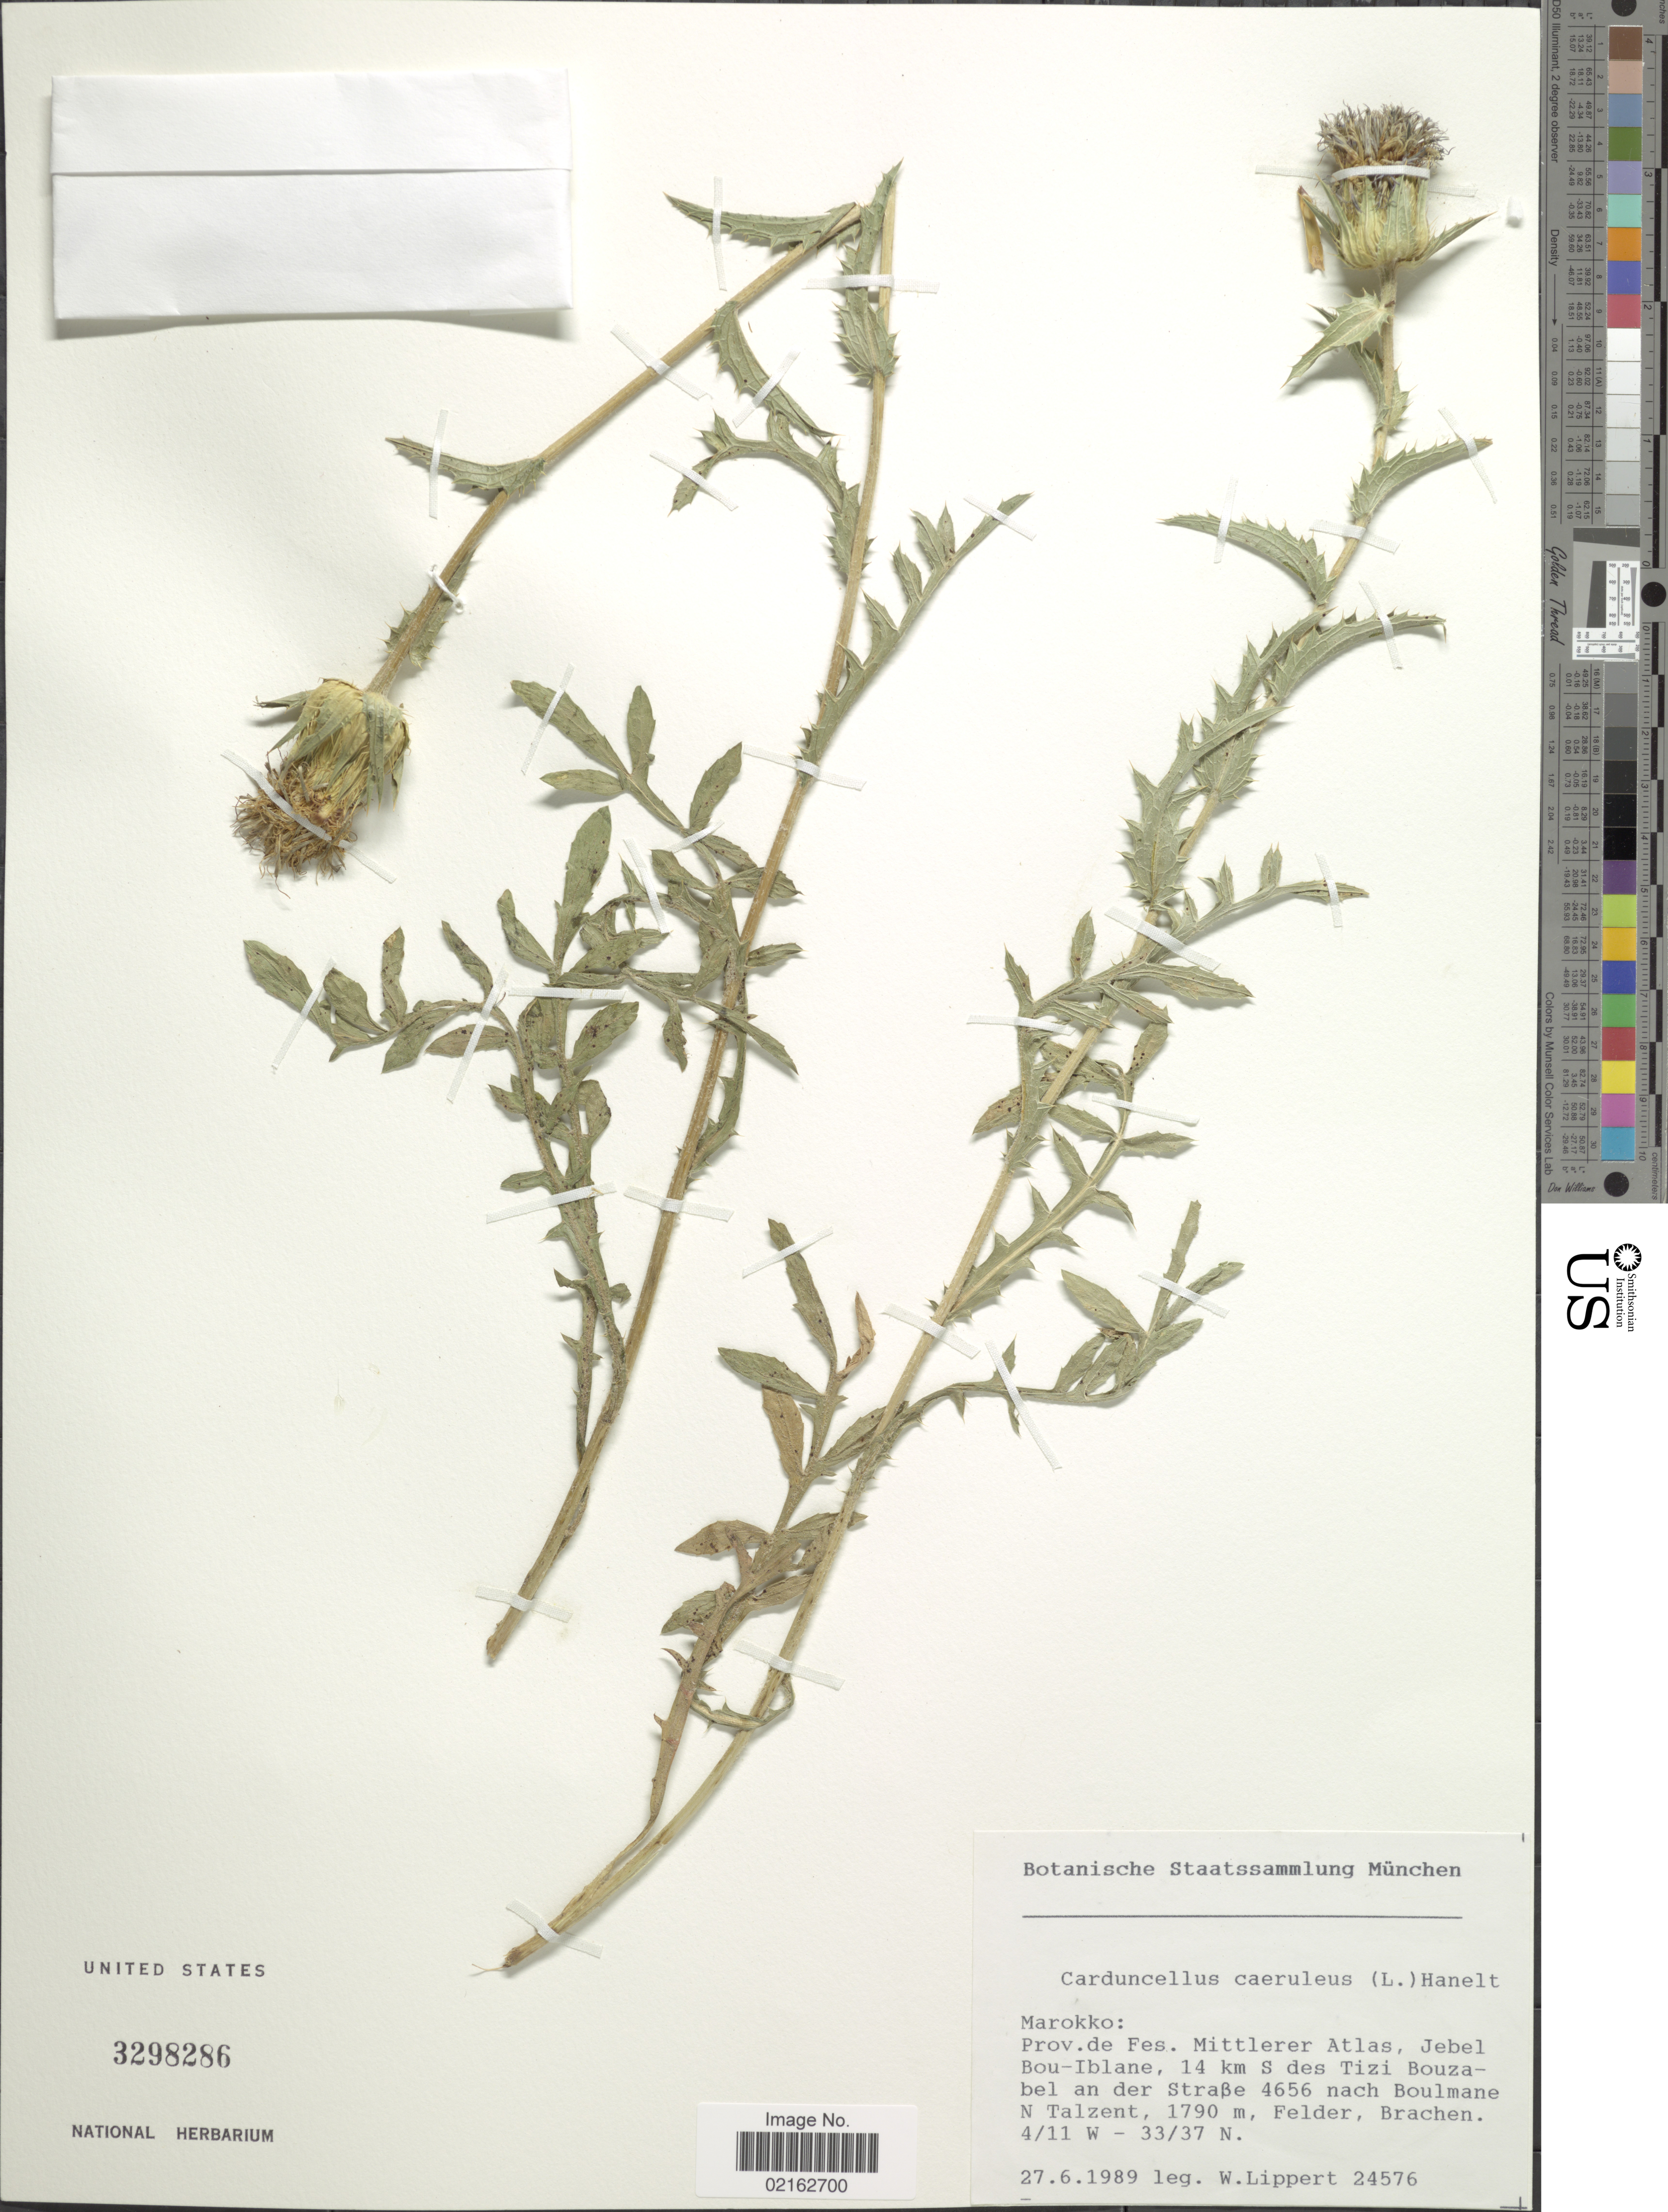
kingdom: Plantae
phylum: Tracheophyta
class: Magnoliopsida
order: Asterales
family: Asteraceae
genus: Carduncellus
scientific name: Carduncellus caeruleus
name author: (L.) Less.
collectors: W. Lippert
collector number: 24576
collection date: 1989-06-27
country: Morocco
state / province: Fès-Boulemane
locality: Prov. de Fes, Mittlerer Atlas, Jebel Bou-Iblane, 14 km S des Tizi Bouzabel an der Strabe 4656 nach Boulmane N Talzent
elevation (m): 1790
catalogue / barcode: US 3298286